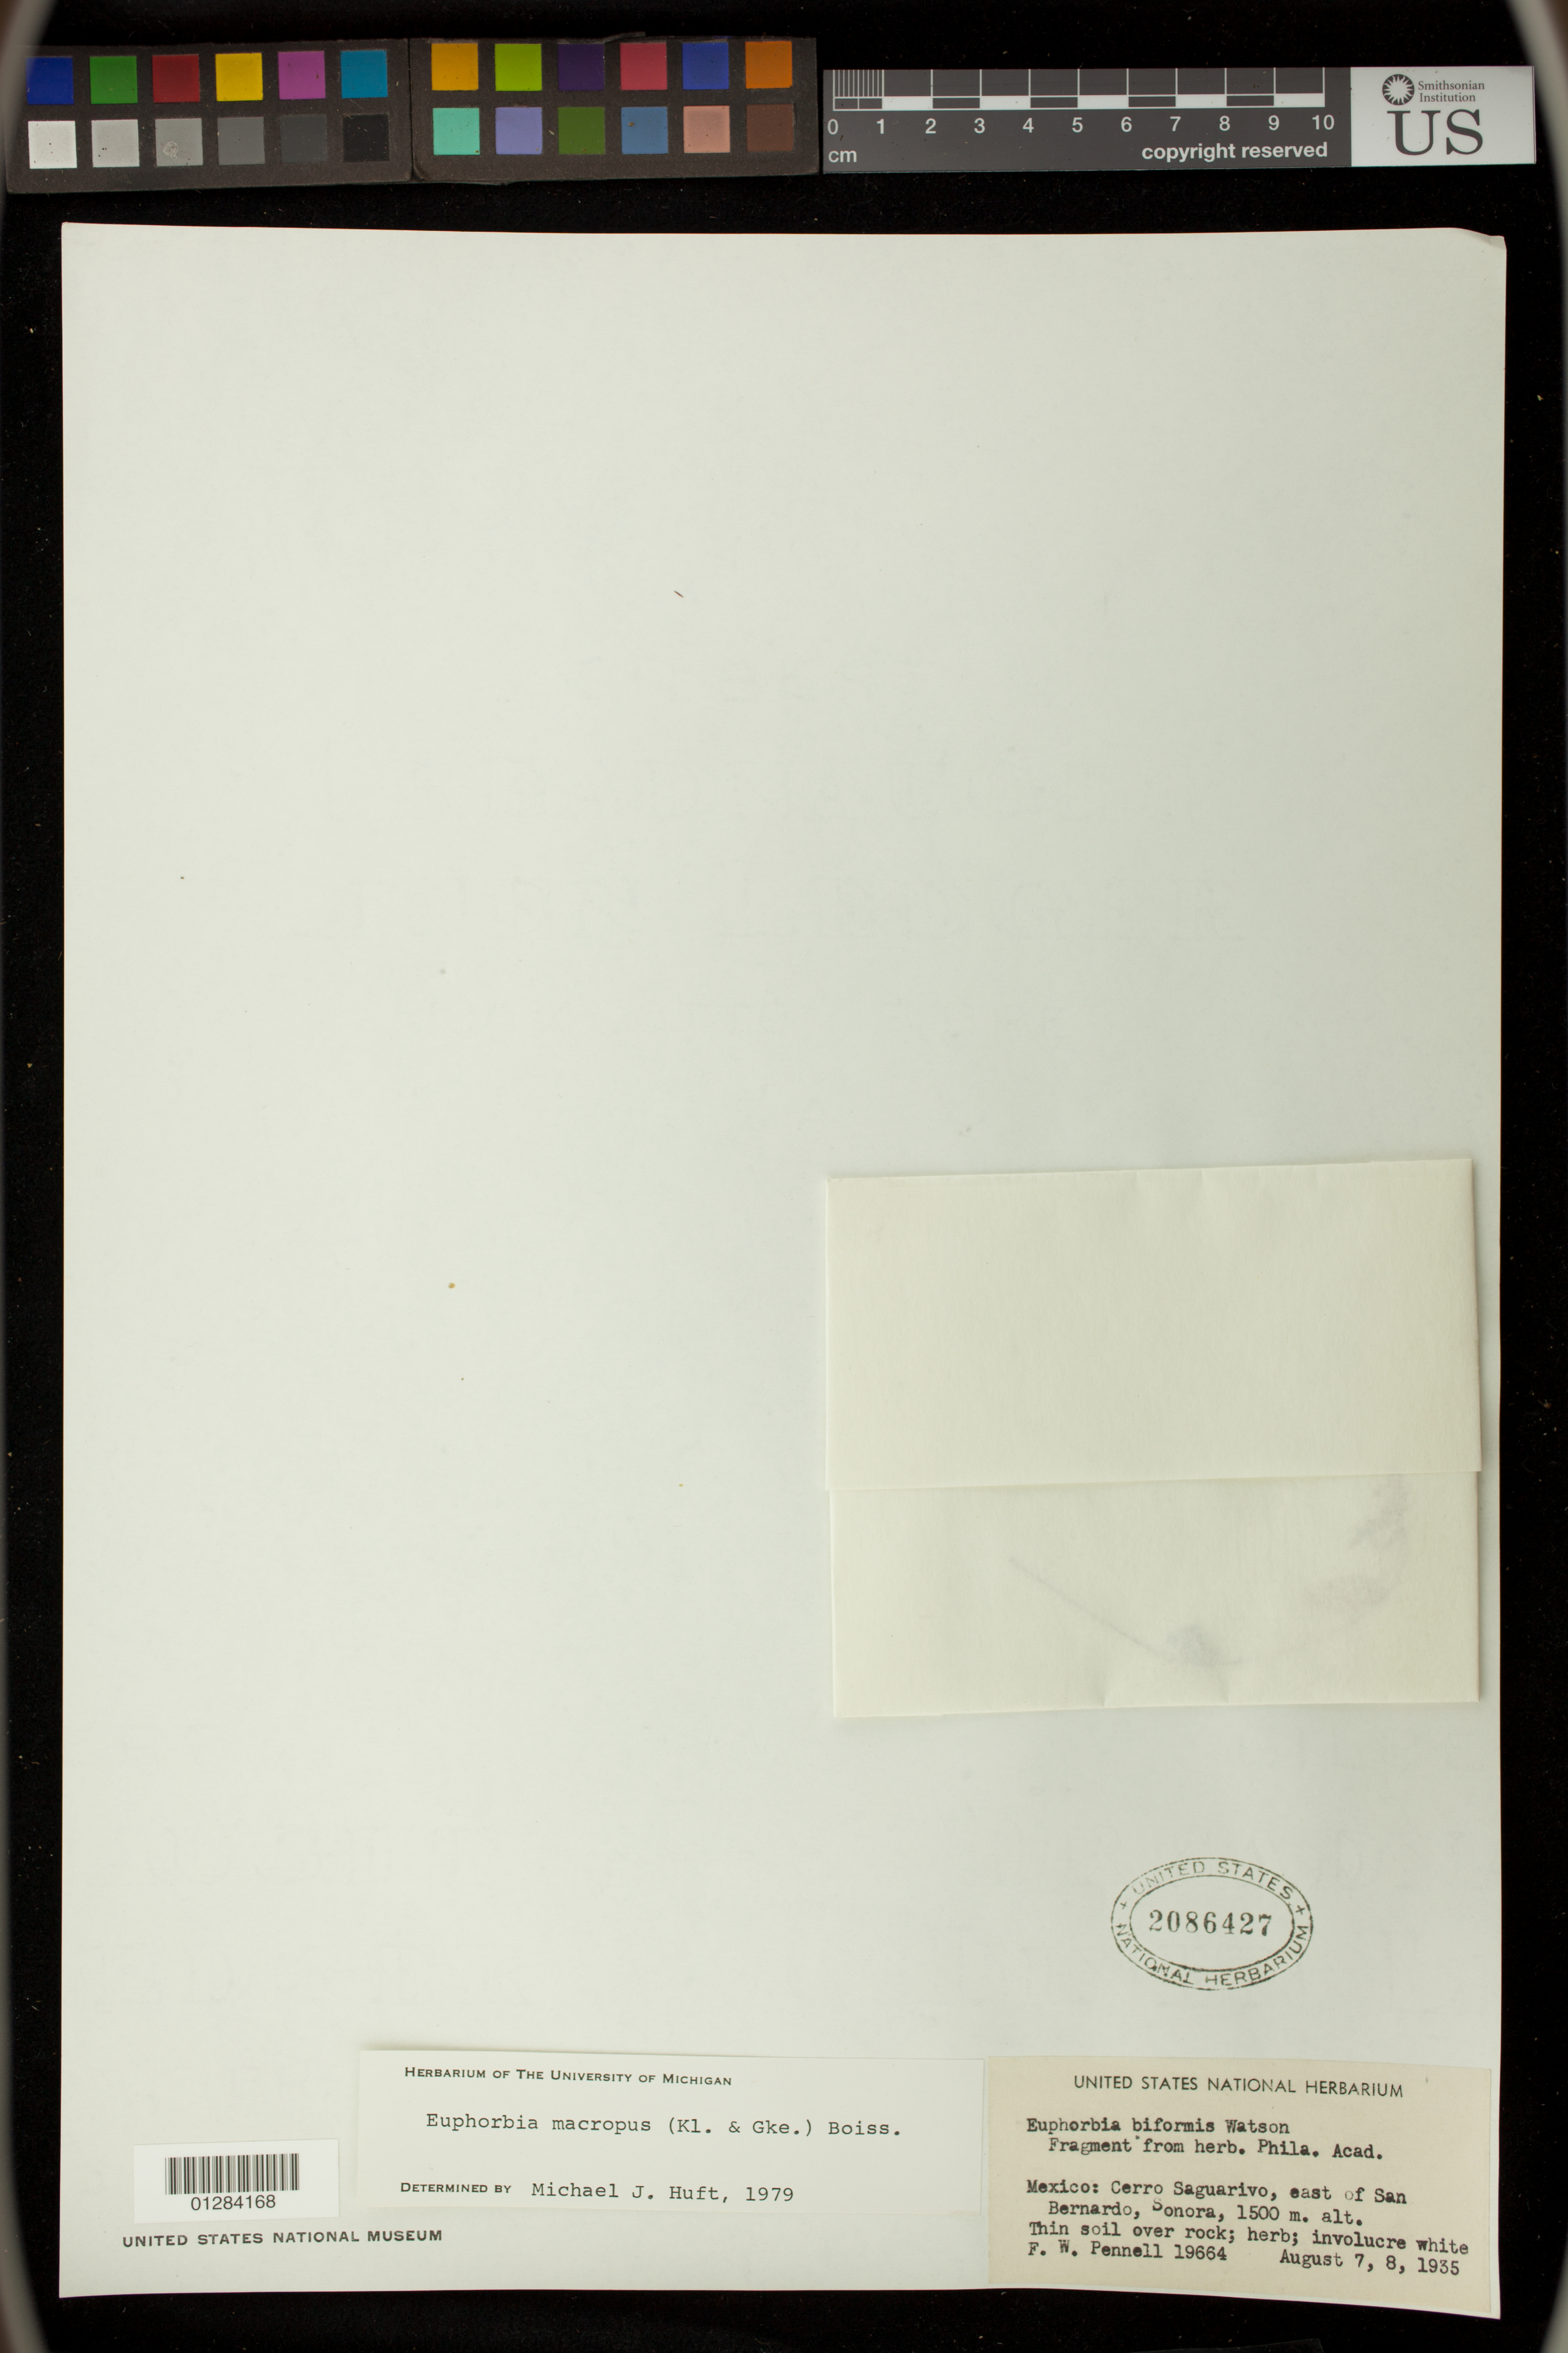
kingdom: Plantae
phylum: Tracheophyta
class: Magnoliopsida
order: Malpighiales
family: Euphorbiaceae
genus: Euphorbia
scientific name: Euphorbia macropus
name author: (Klotzsch & Garcke) Boiss.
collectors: F. W. Pennell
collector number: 19664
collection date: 1935-08-07/1935-08-08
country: Mexico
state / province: Sonora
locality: Cerro Saguarivo, east of San Bernardo, Sonora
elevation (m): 1500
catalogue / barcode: US 2086427